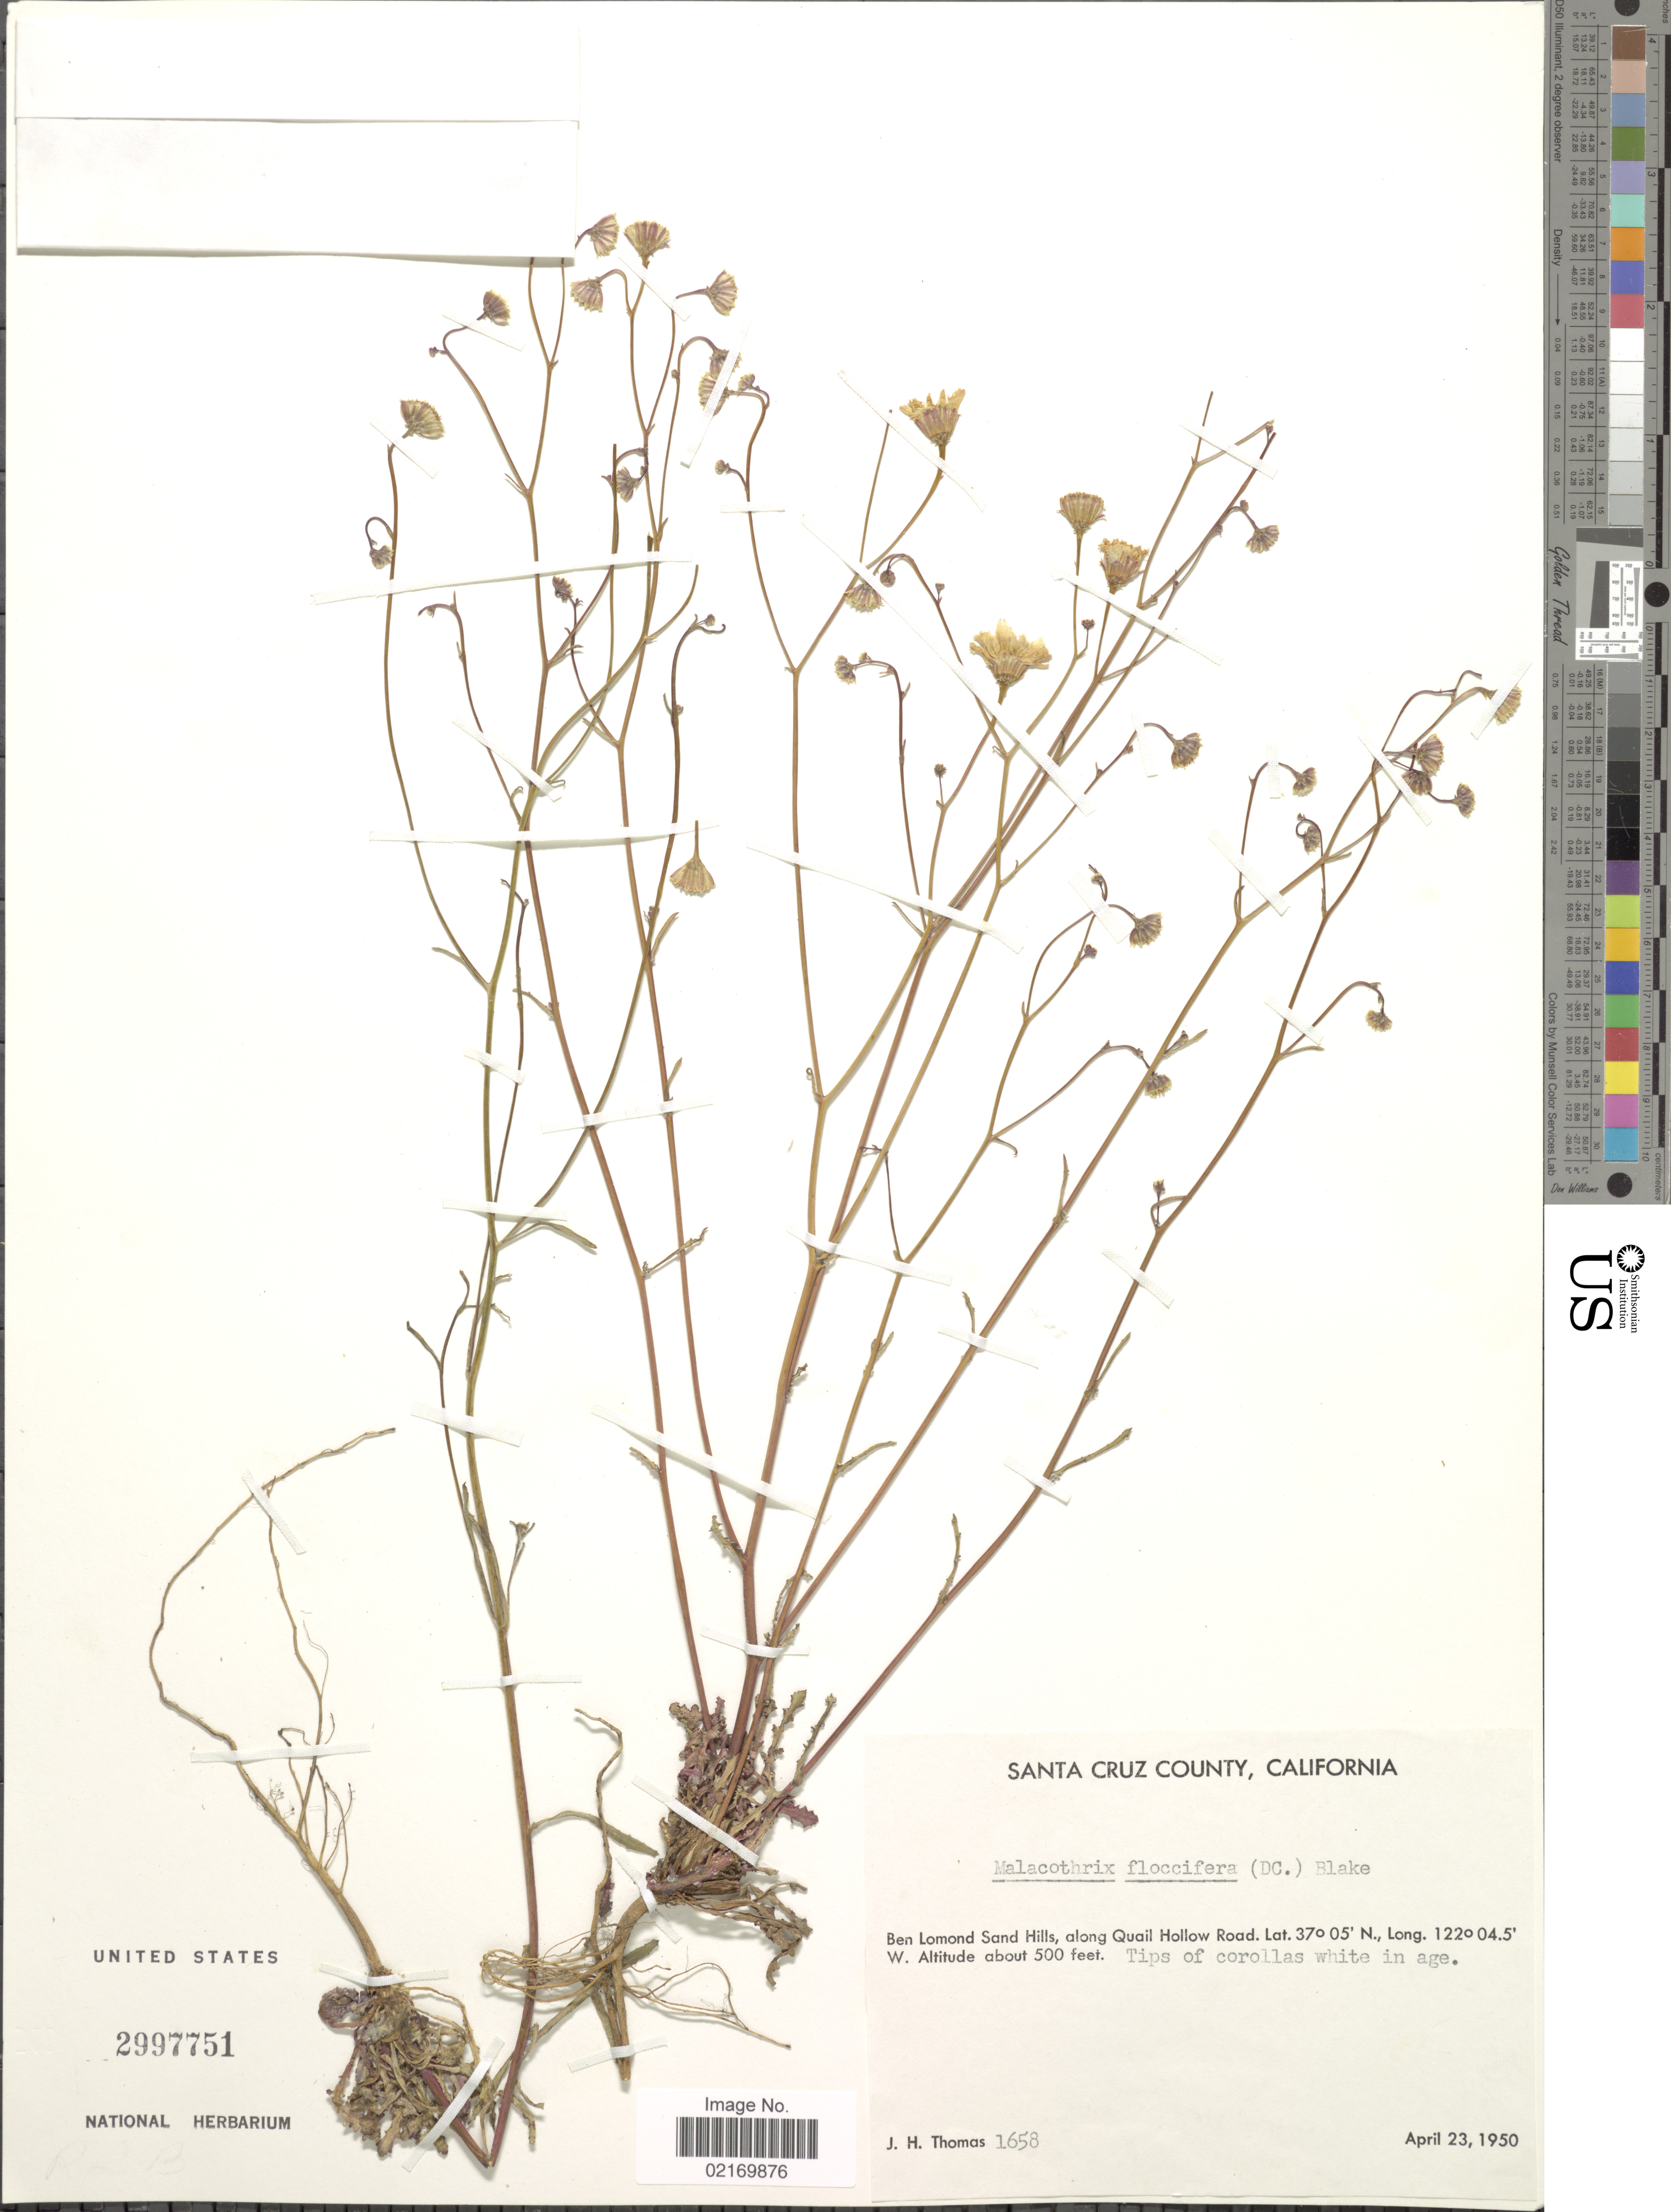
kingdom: Plantae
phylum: Tracheophyta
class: Magnoliopsida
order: Asterales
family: Asteraceae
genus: Malacothrix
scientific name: Malacothrix floccifera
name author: (DC.) S.F. Blake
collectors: J. H. Thomas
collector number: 1658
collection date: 1950-04-23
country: United States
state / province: California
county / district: Santa Cruz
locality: Santa Cruz County, Ben Lomond Sand Hills, along Quail Hollow Road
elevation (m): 152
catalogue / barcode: US 2997751